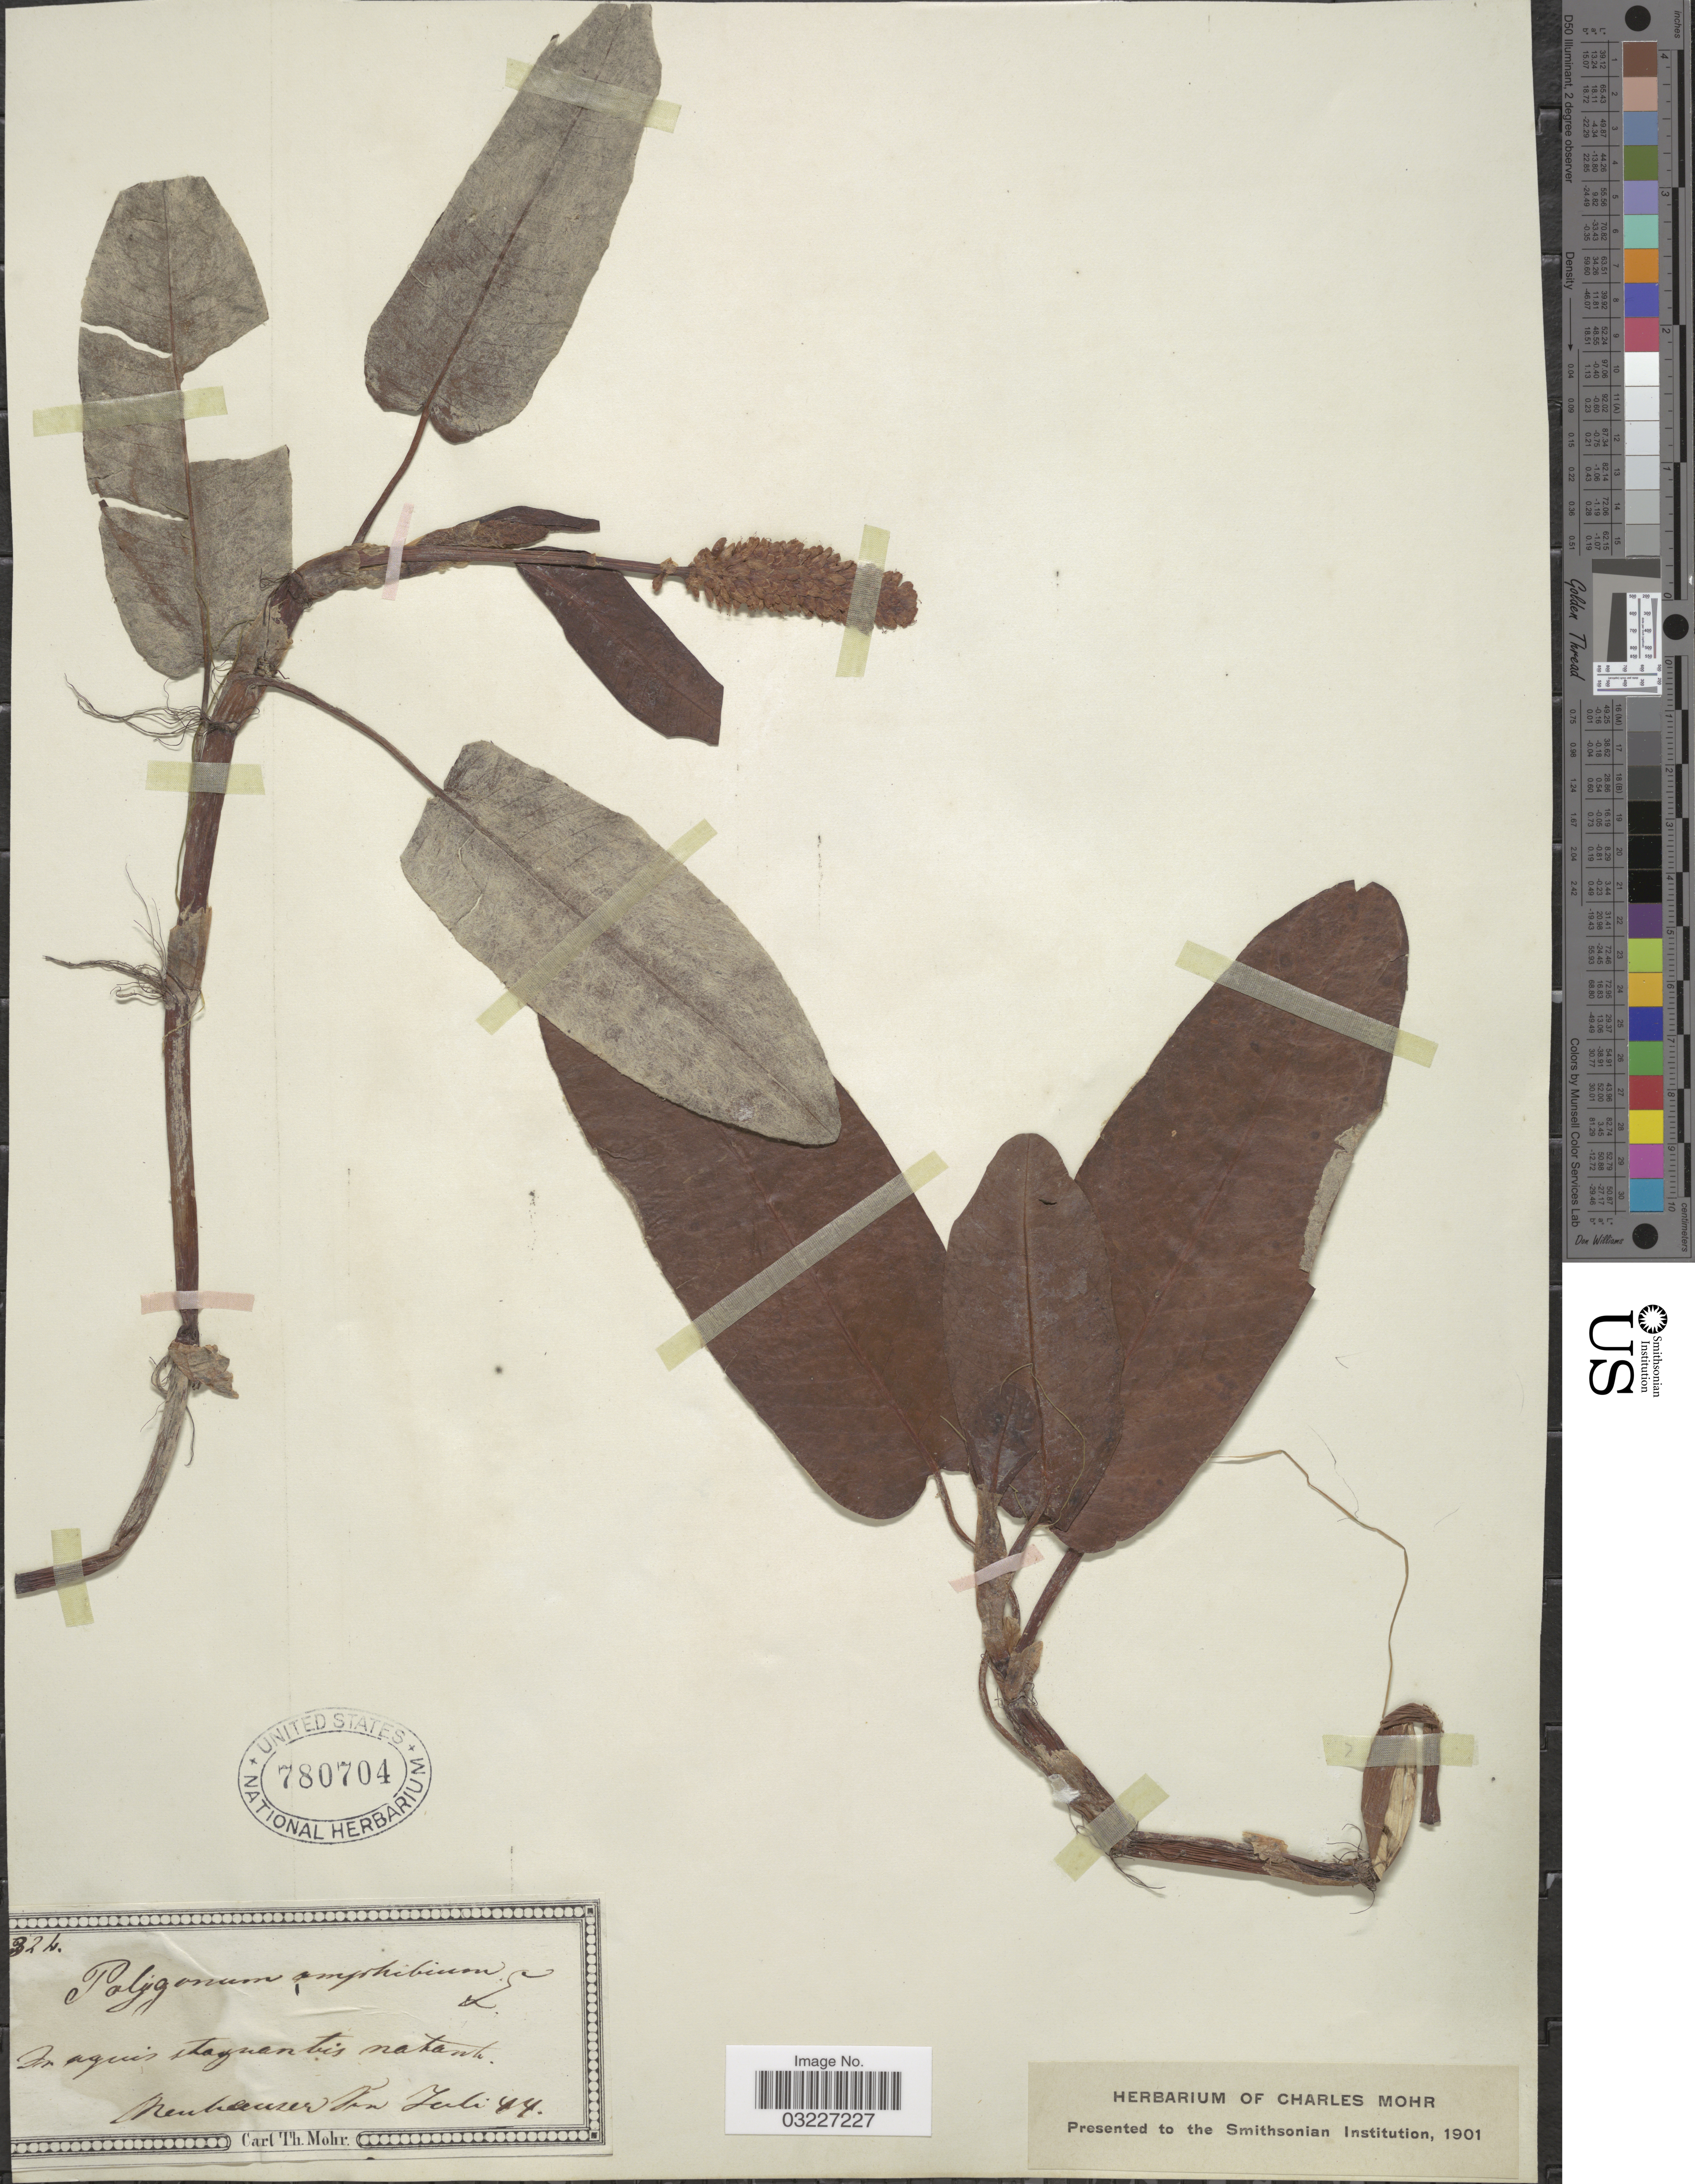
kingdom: Plantae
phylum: Tracheophyta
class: Magnoliopsida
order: Caryophyllales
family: Polygonaceae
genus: Polygonum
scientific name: Polygonum amphibium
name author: L.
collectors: C. T. Mohr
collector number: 324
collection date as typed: Transcribed d/m/y: /7/44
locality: In aquis stagnantis natani Membraner Fm. [interpreted]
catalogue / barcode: US 780704